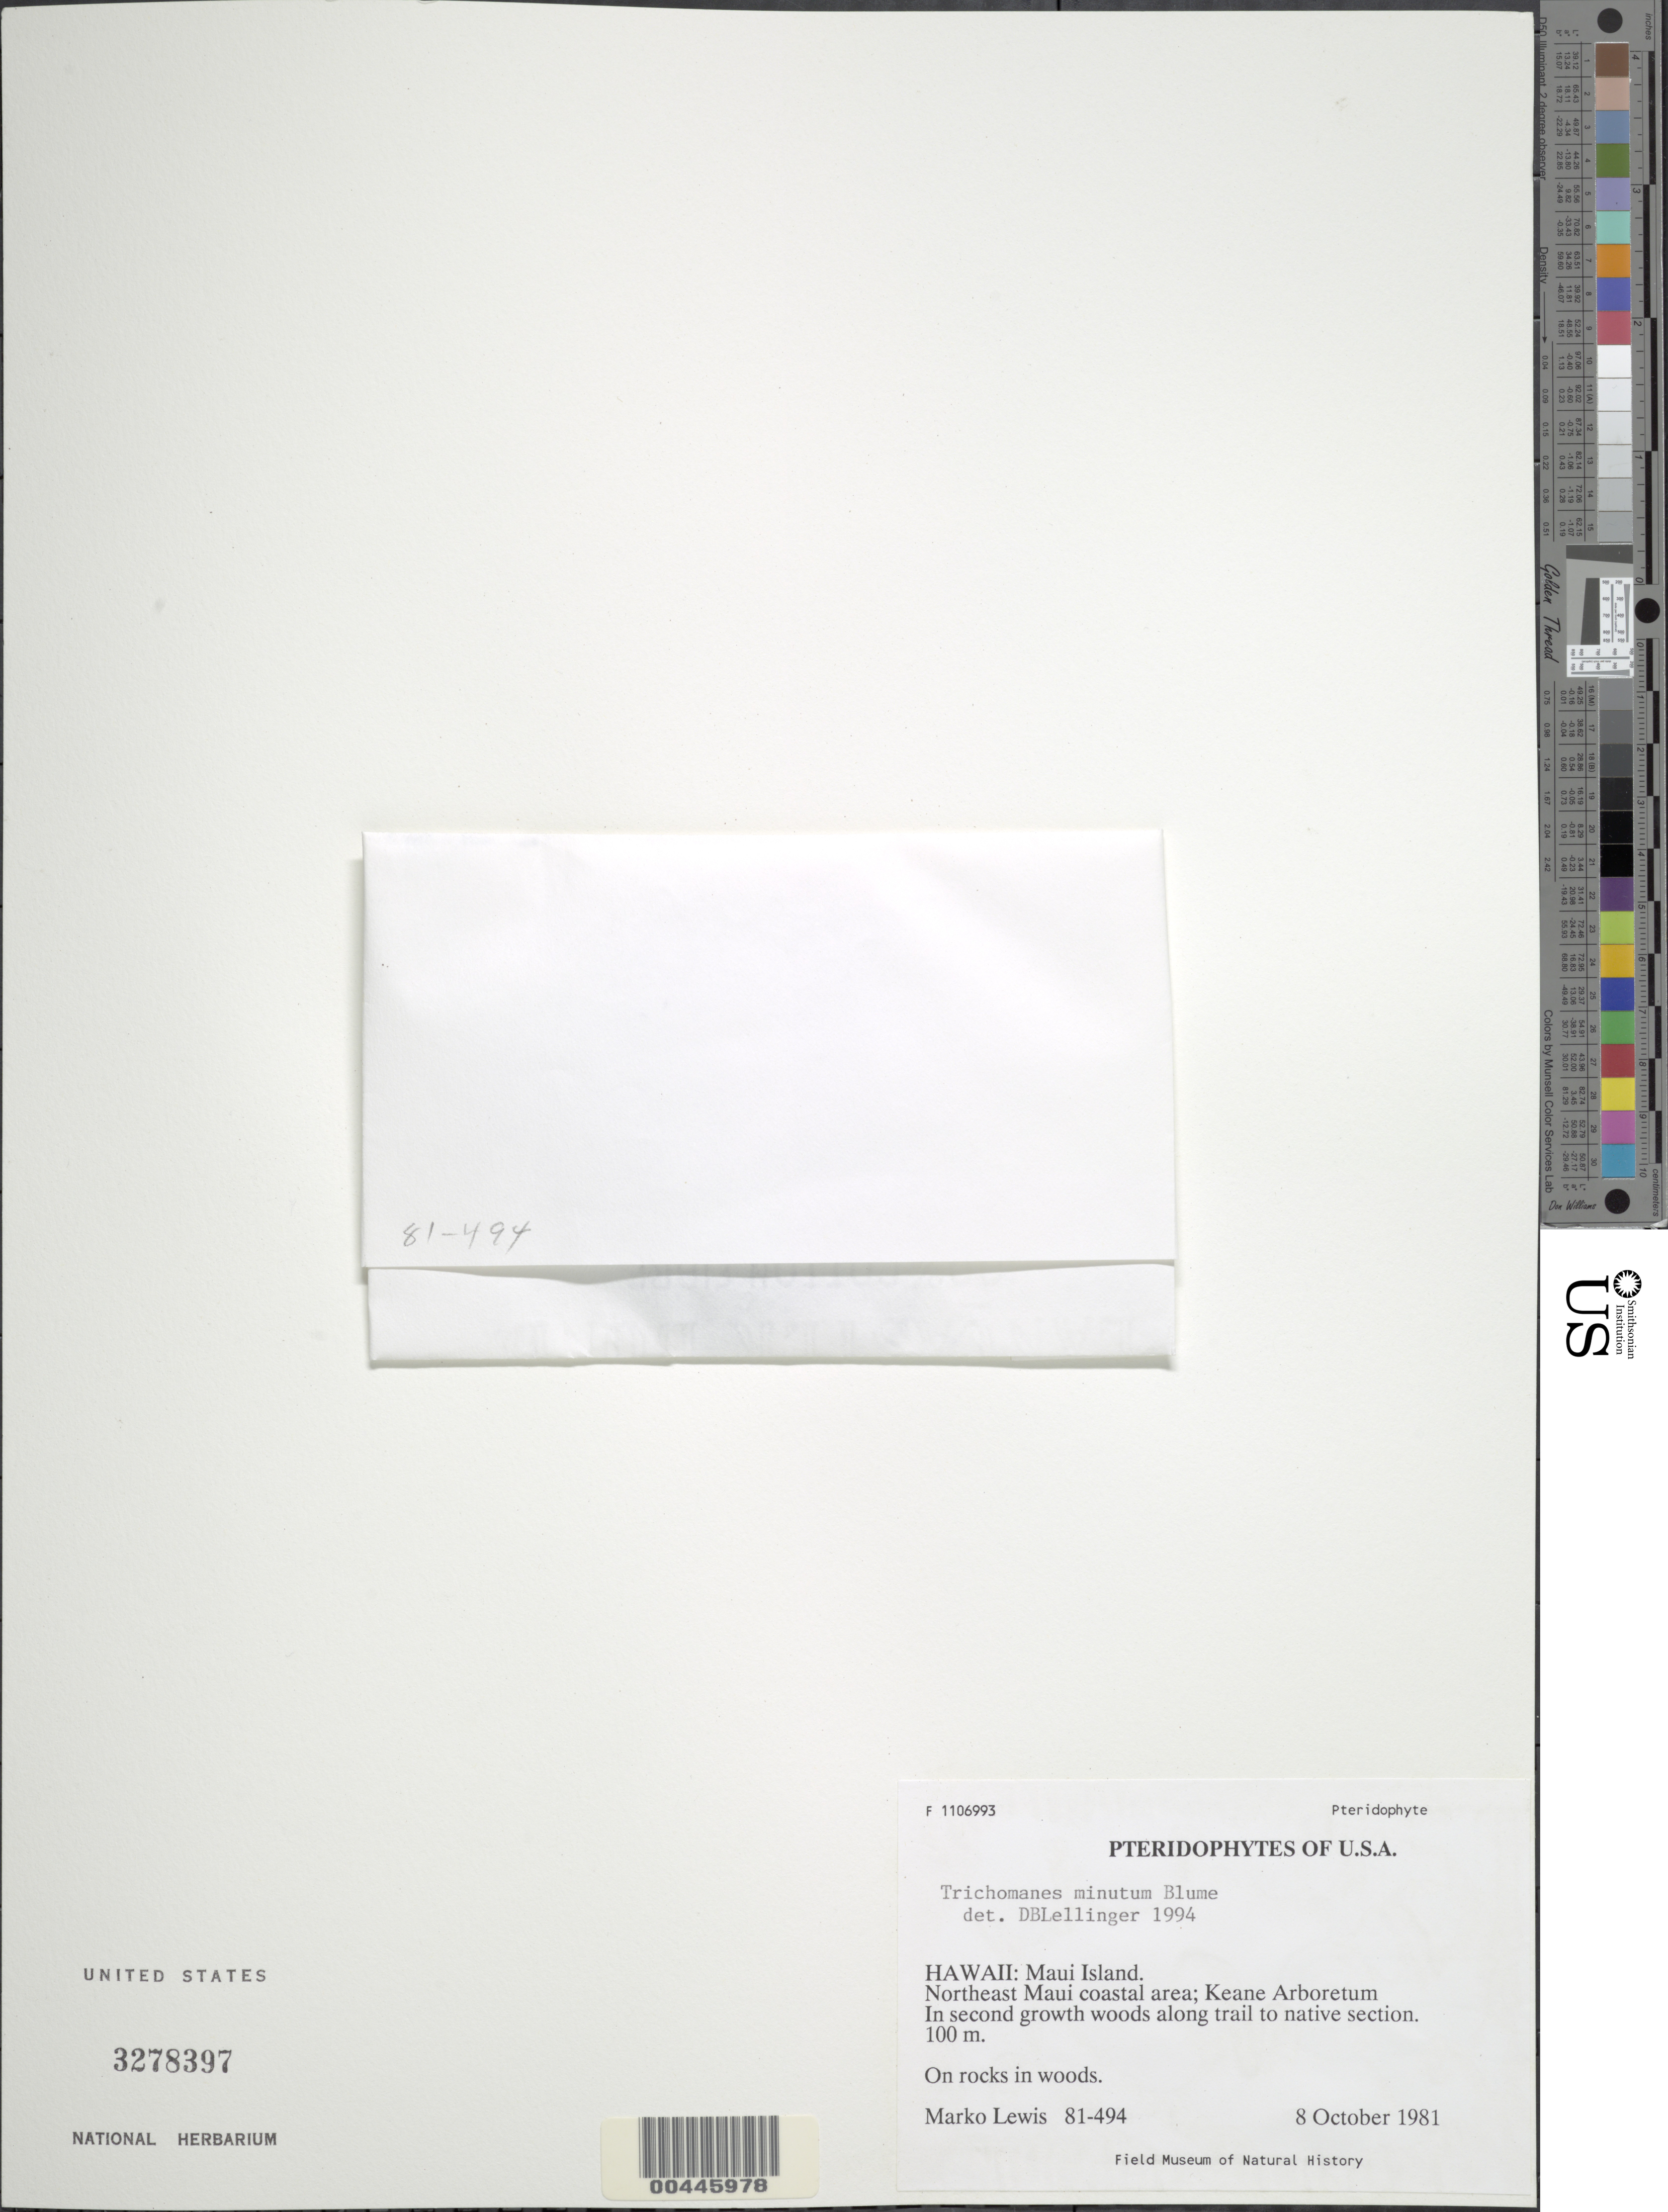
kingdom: Plantae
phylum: Tracheophyta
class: Polypodiopsida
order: Hymenophyllales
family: Hymenophyllaceae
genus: Crepidomanes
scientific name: Crepidomanes minutum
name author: (Blume) K. Iwats.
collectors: M. E. Lewis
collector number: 81-494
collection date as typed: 8 Oct 1981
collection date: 1981-10-08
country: United States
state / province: Hawaii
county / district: Maui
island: Maui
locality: NE Maui, Maui coastal area, Keane Arboretum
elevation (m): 100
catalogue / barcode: US 3278397